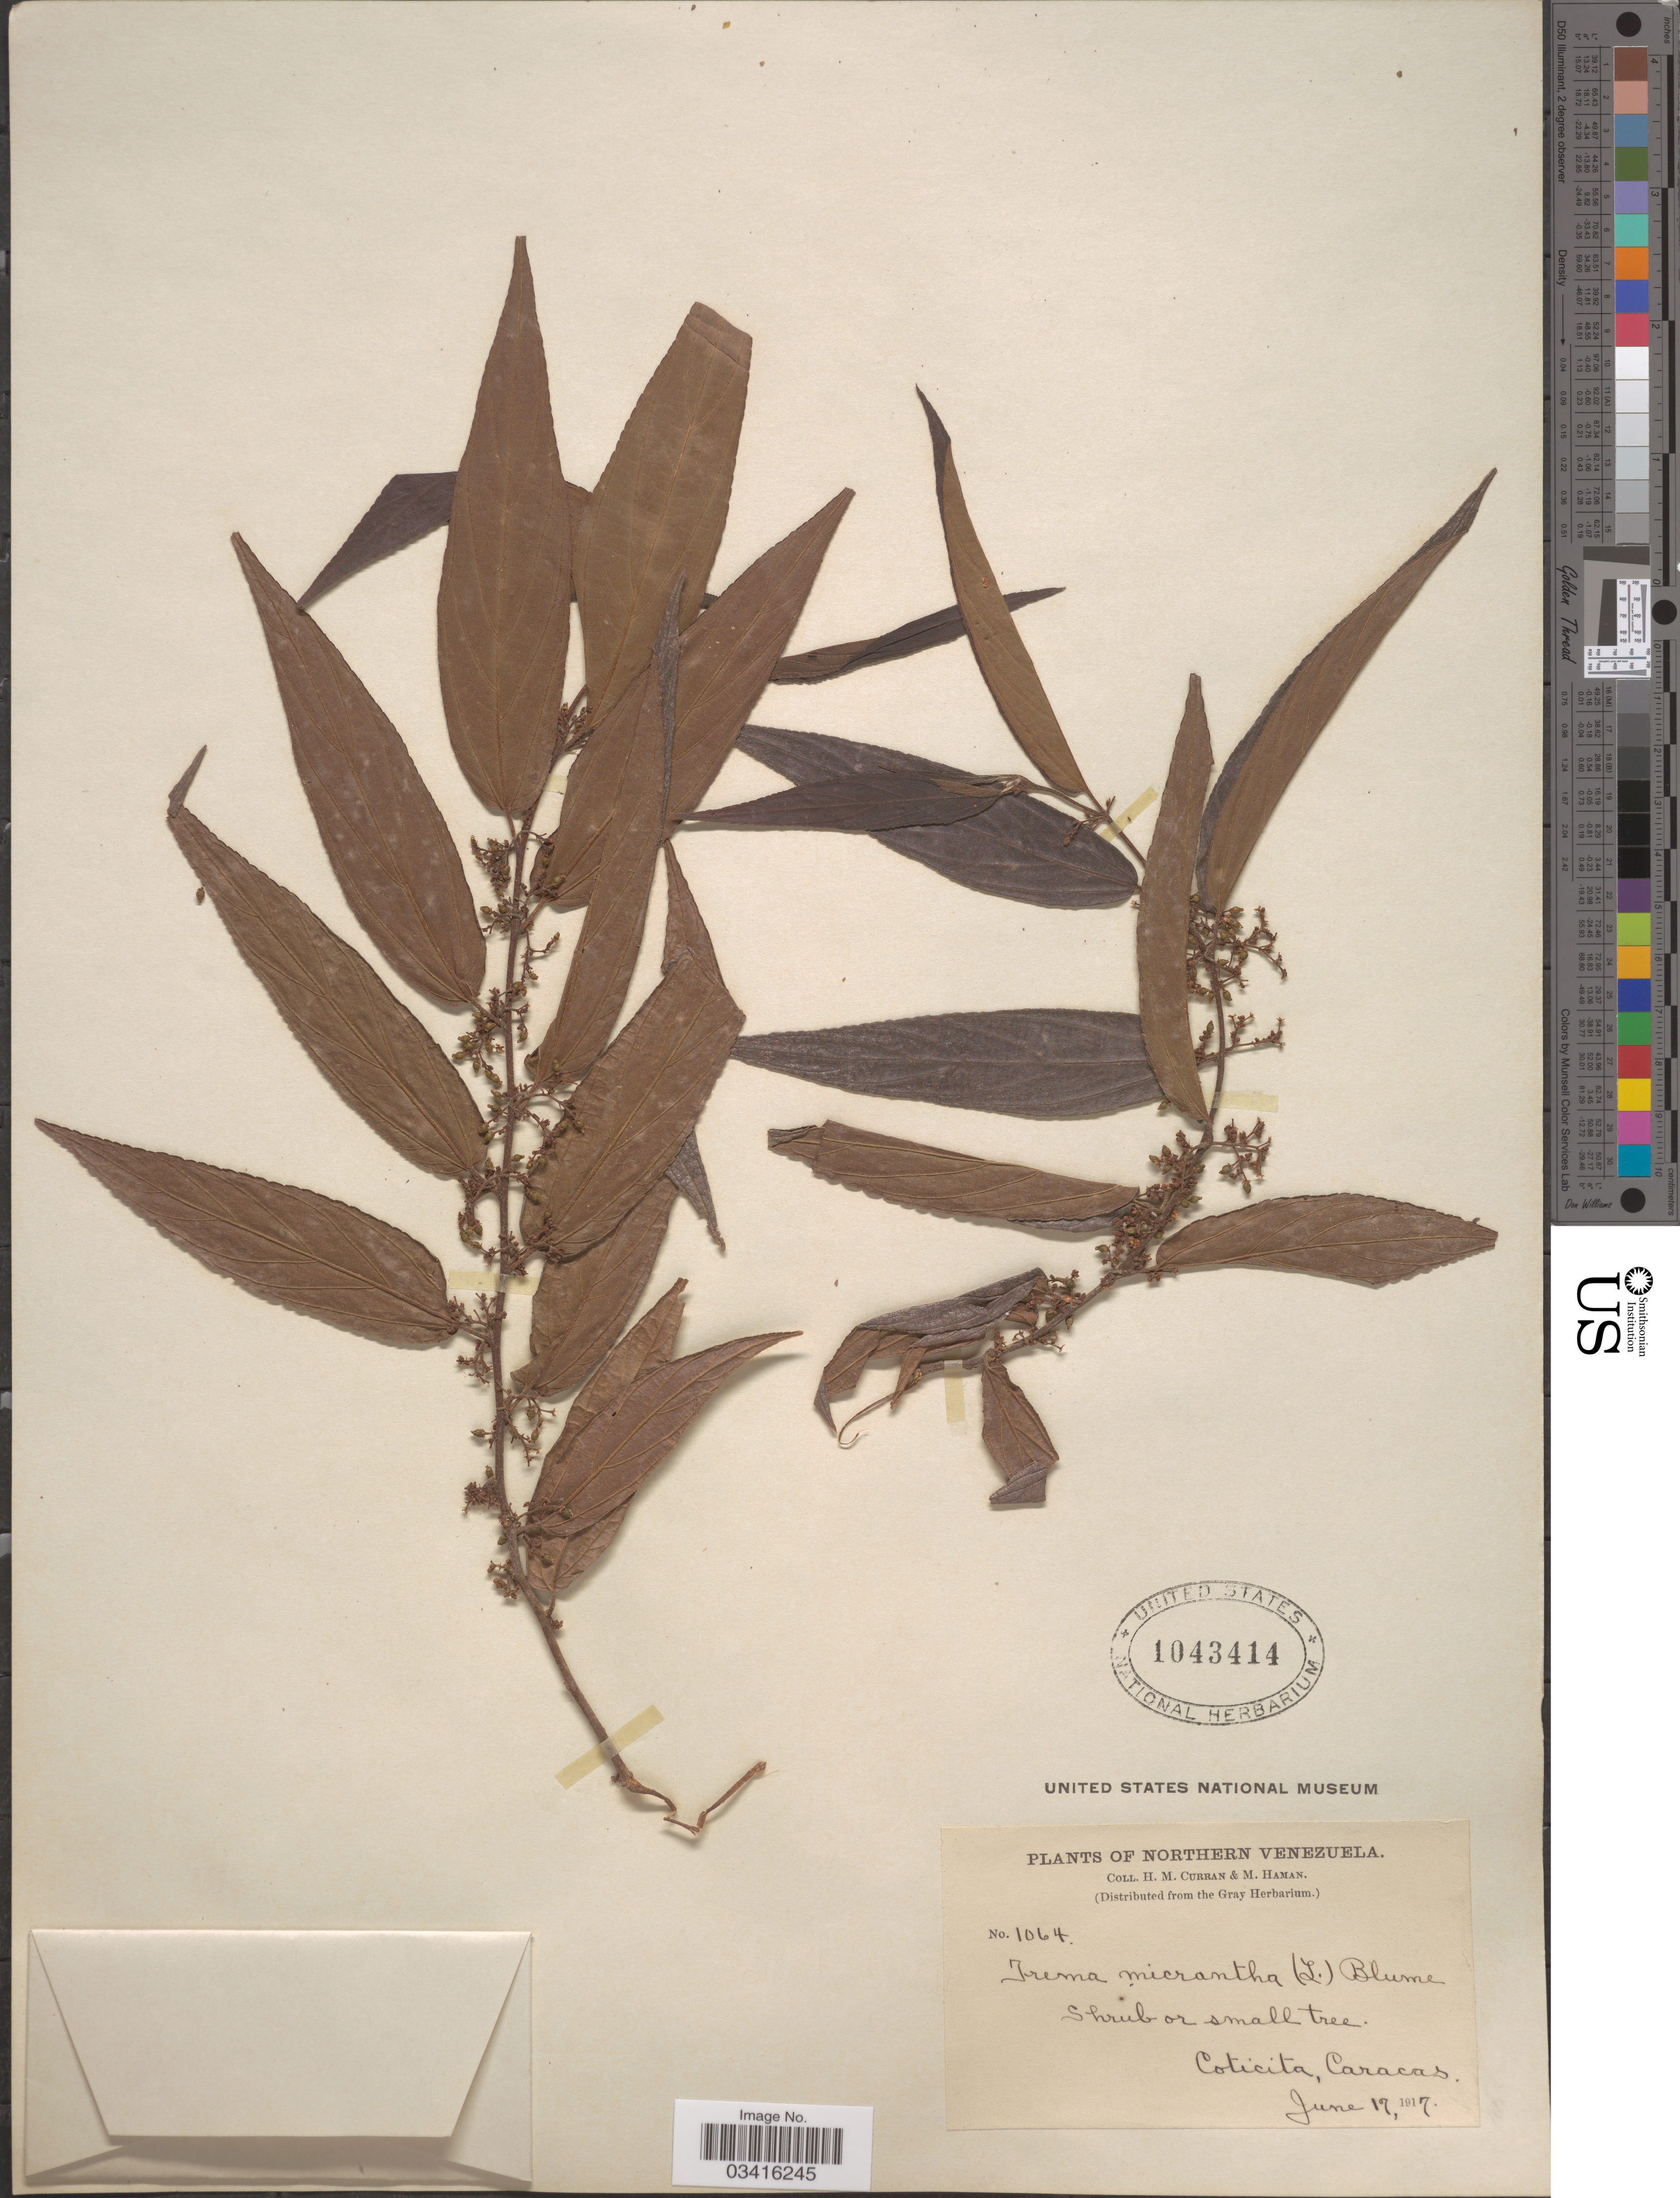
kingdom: Plantae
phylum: Tracheophyta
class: Magnoliopsida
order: Rosales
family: Cannabaceae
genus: Trema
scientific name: Trema micranthum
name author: (L.) Blume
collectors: H. M. Curran & M. Haman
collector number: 1064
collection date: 1917-06-17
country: Venezuela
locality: Northern Venezuela. Coticita, Caracas.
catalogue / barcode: US 1043414